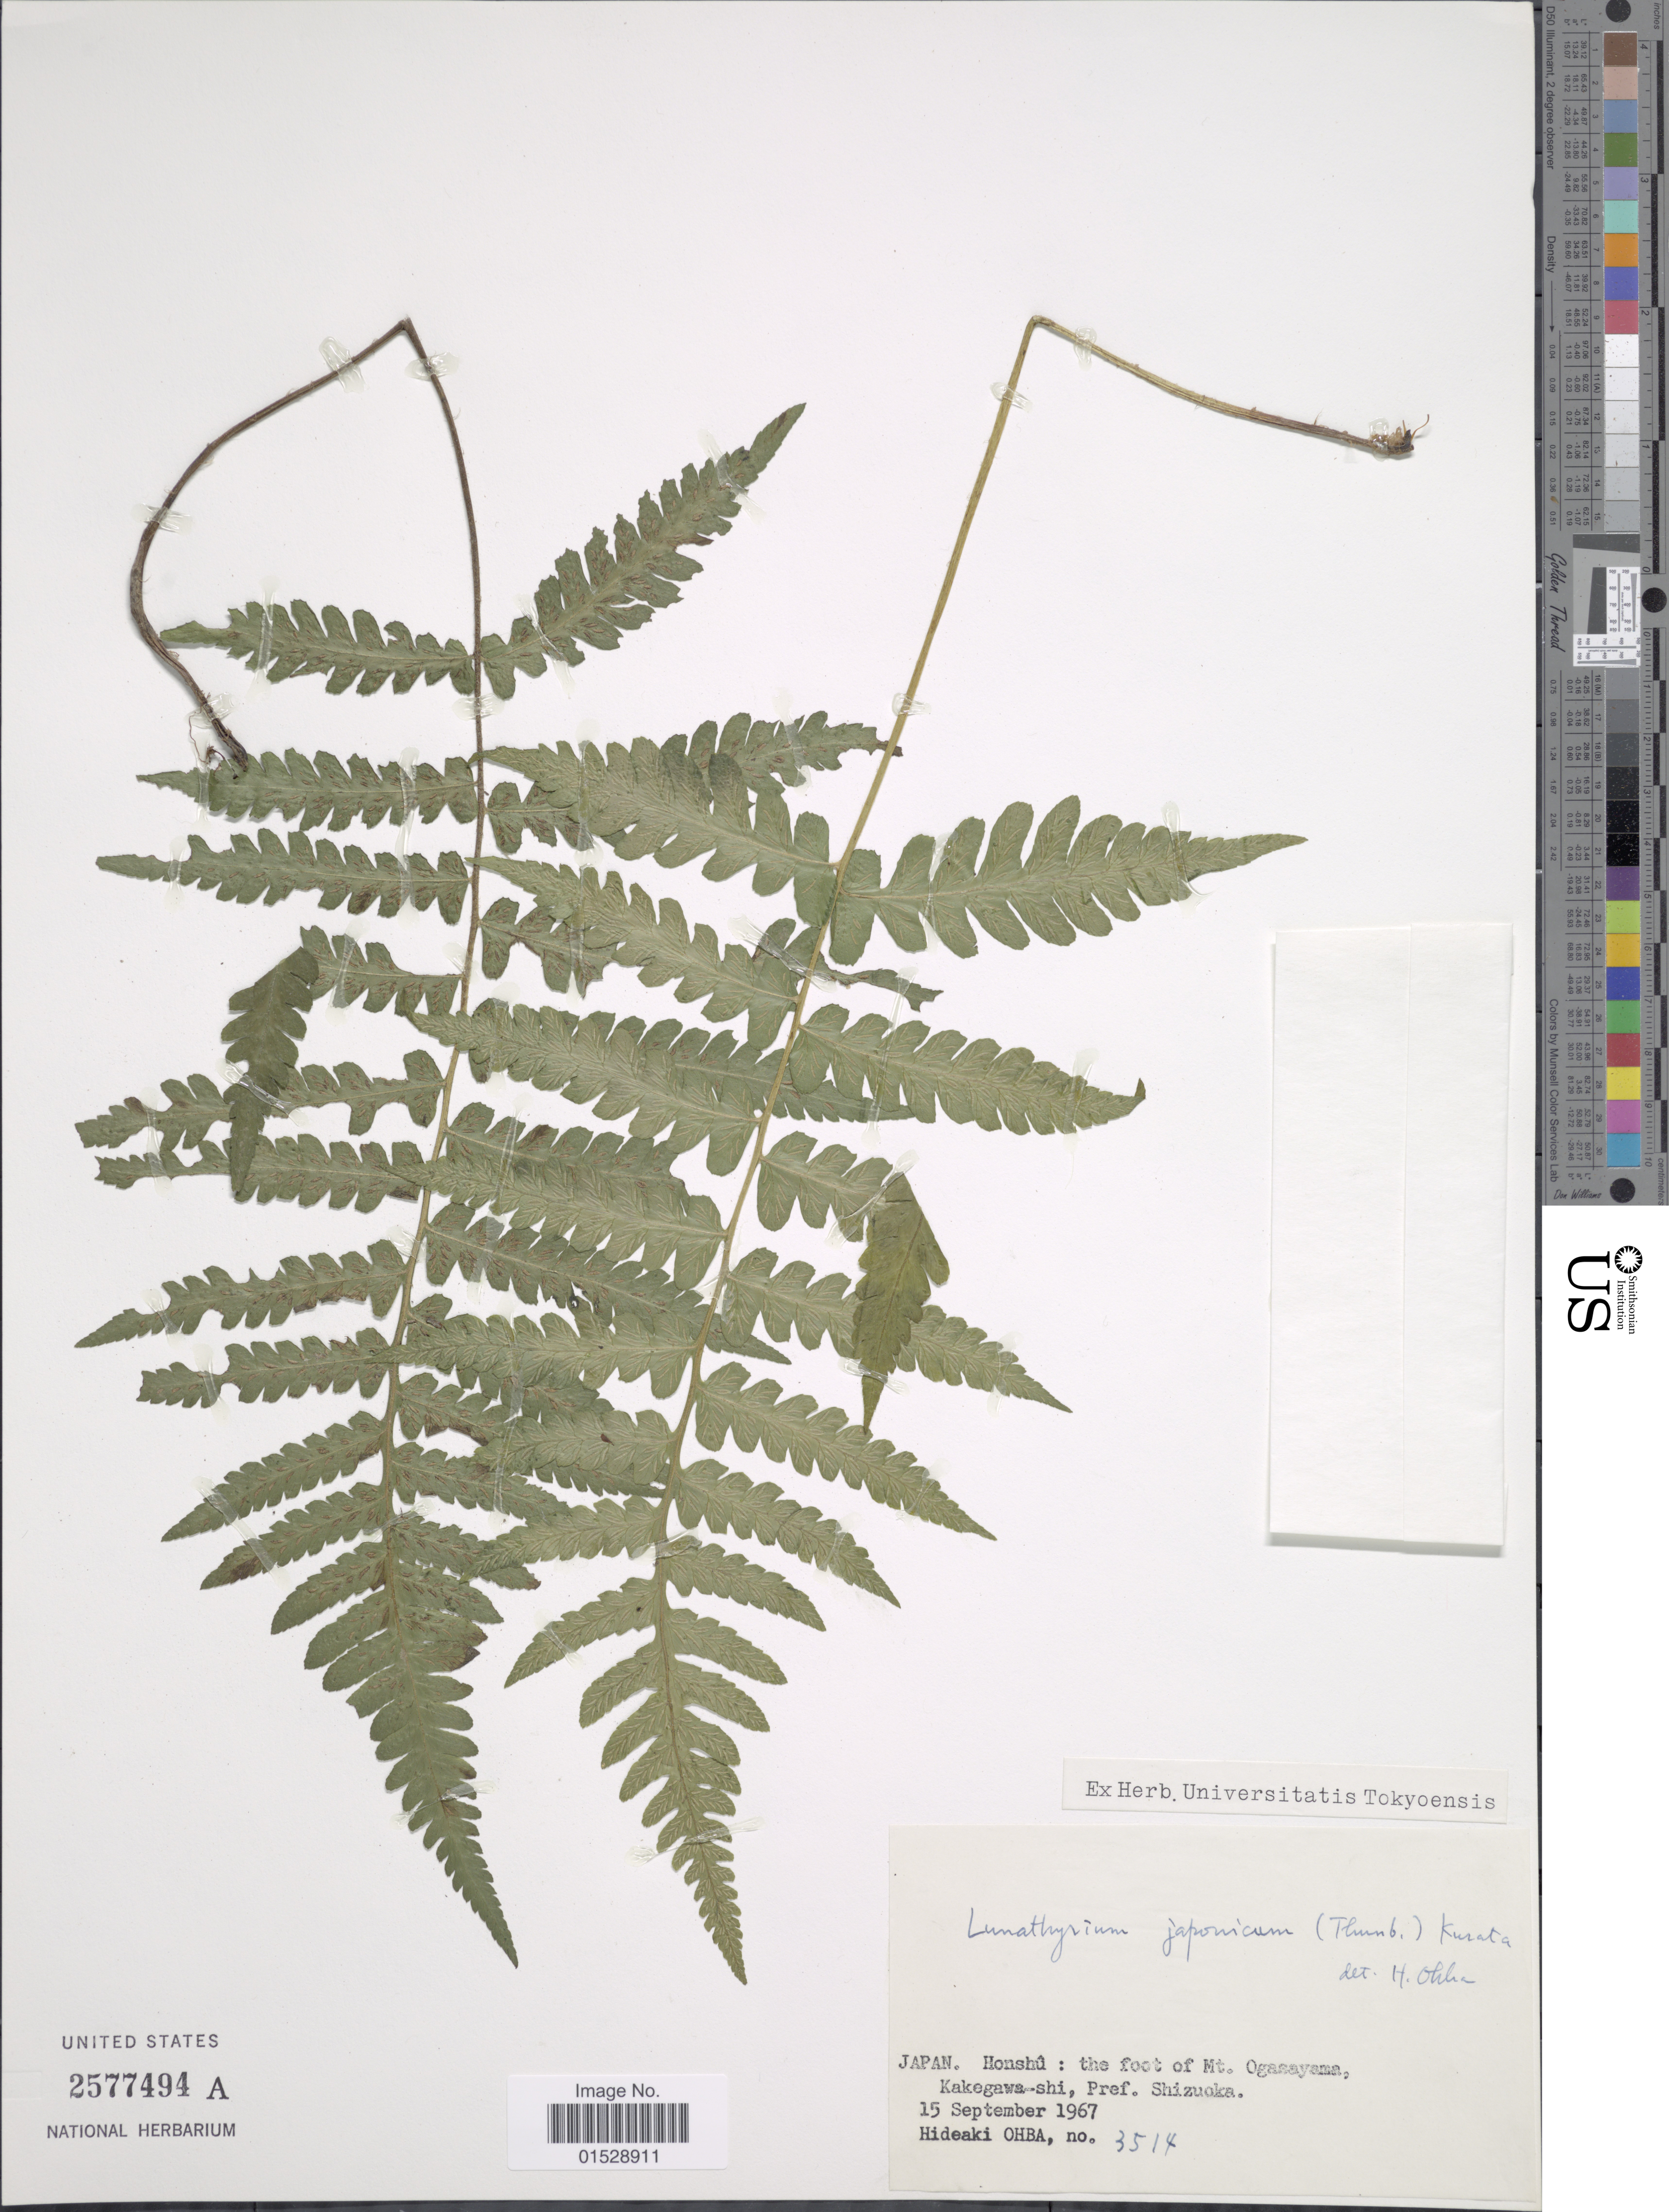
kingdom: Plantae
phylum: Tracheophyta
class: Polypodiopsida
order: Polypodiales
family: Athyriaceae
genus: Deparia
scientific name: Deparia japonica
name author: (Thunb.) M. Kato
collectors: H. Ohba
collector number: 3514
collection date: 1967-09-15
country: Japan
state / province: Sizuoka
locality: Japan, Honshu: the foot of Mt. Ogasayama, Kakegawa-shi, Pref. Shizuoka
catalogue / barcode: US 2577494A